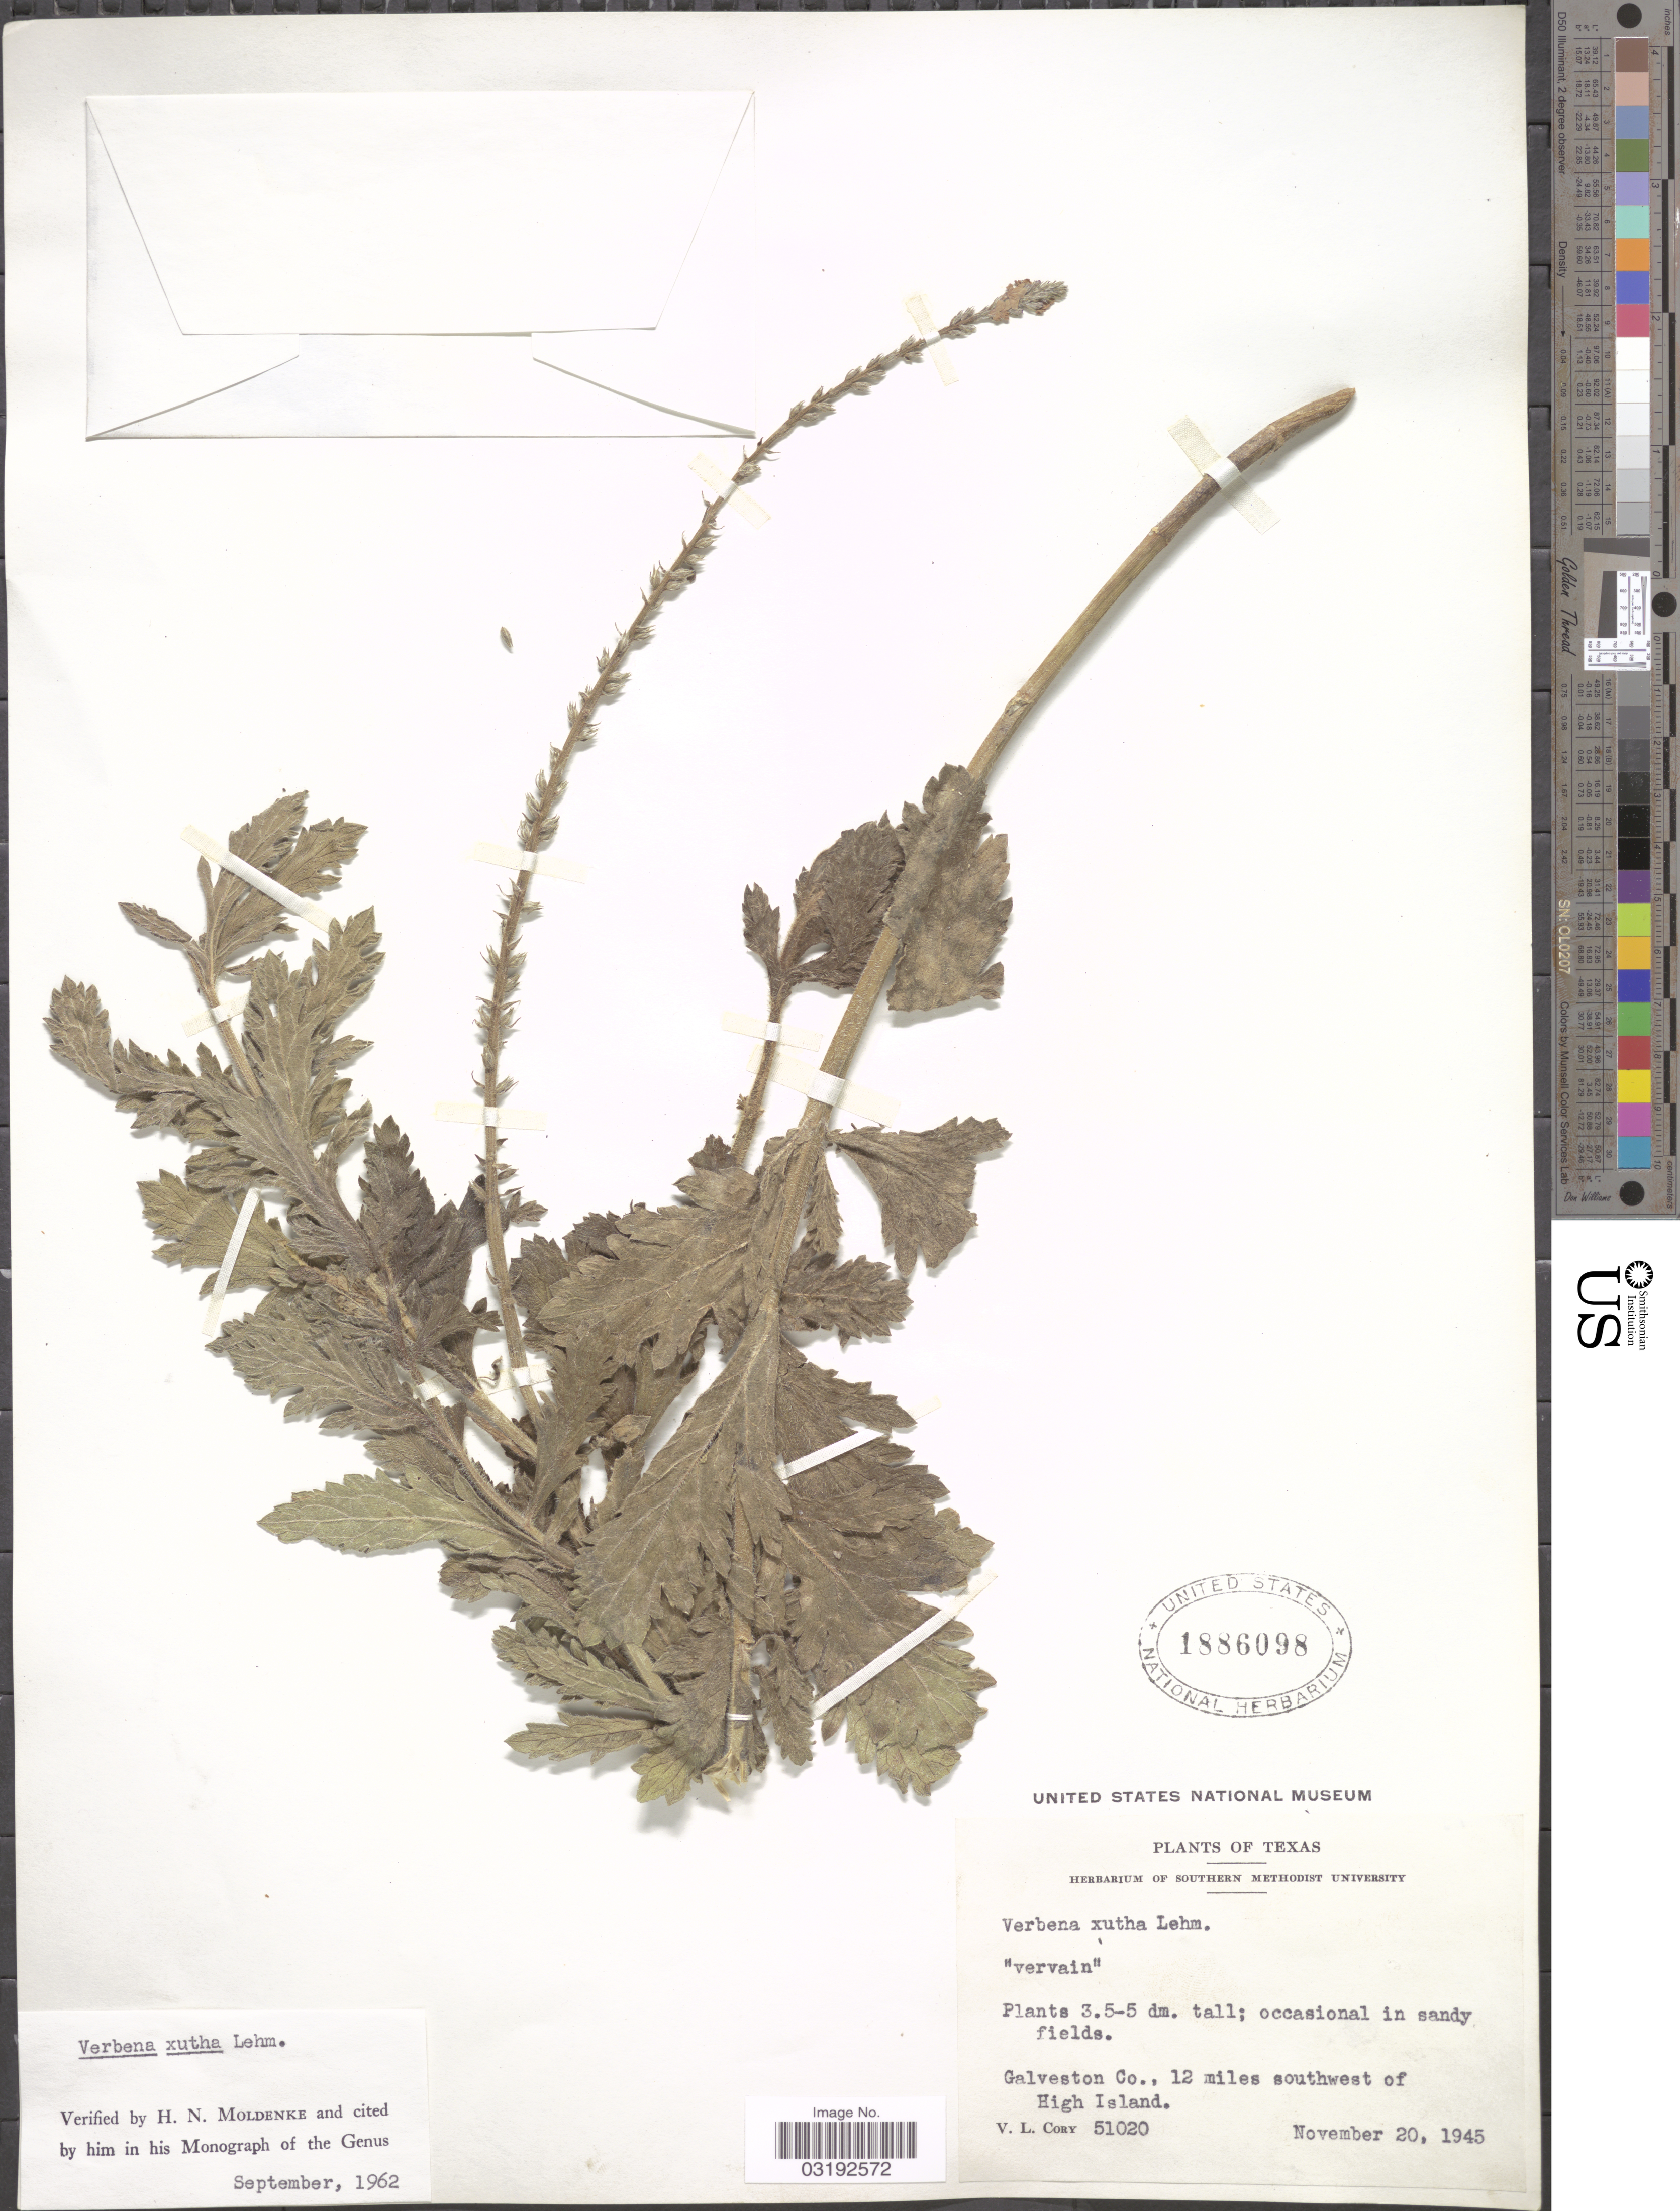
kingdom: Plantae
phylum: Tracheophyta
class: Magnoliopsida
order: Lamiales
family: Verbenaceae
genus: Verbena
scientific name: Verbena xutha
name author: Lehm.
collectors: V. Cory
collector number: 51020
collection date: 1945-11-20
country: United States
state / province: Texas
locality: Galveston Co., 12 miles southwest of High Island.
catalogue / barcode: US 1886098